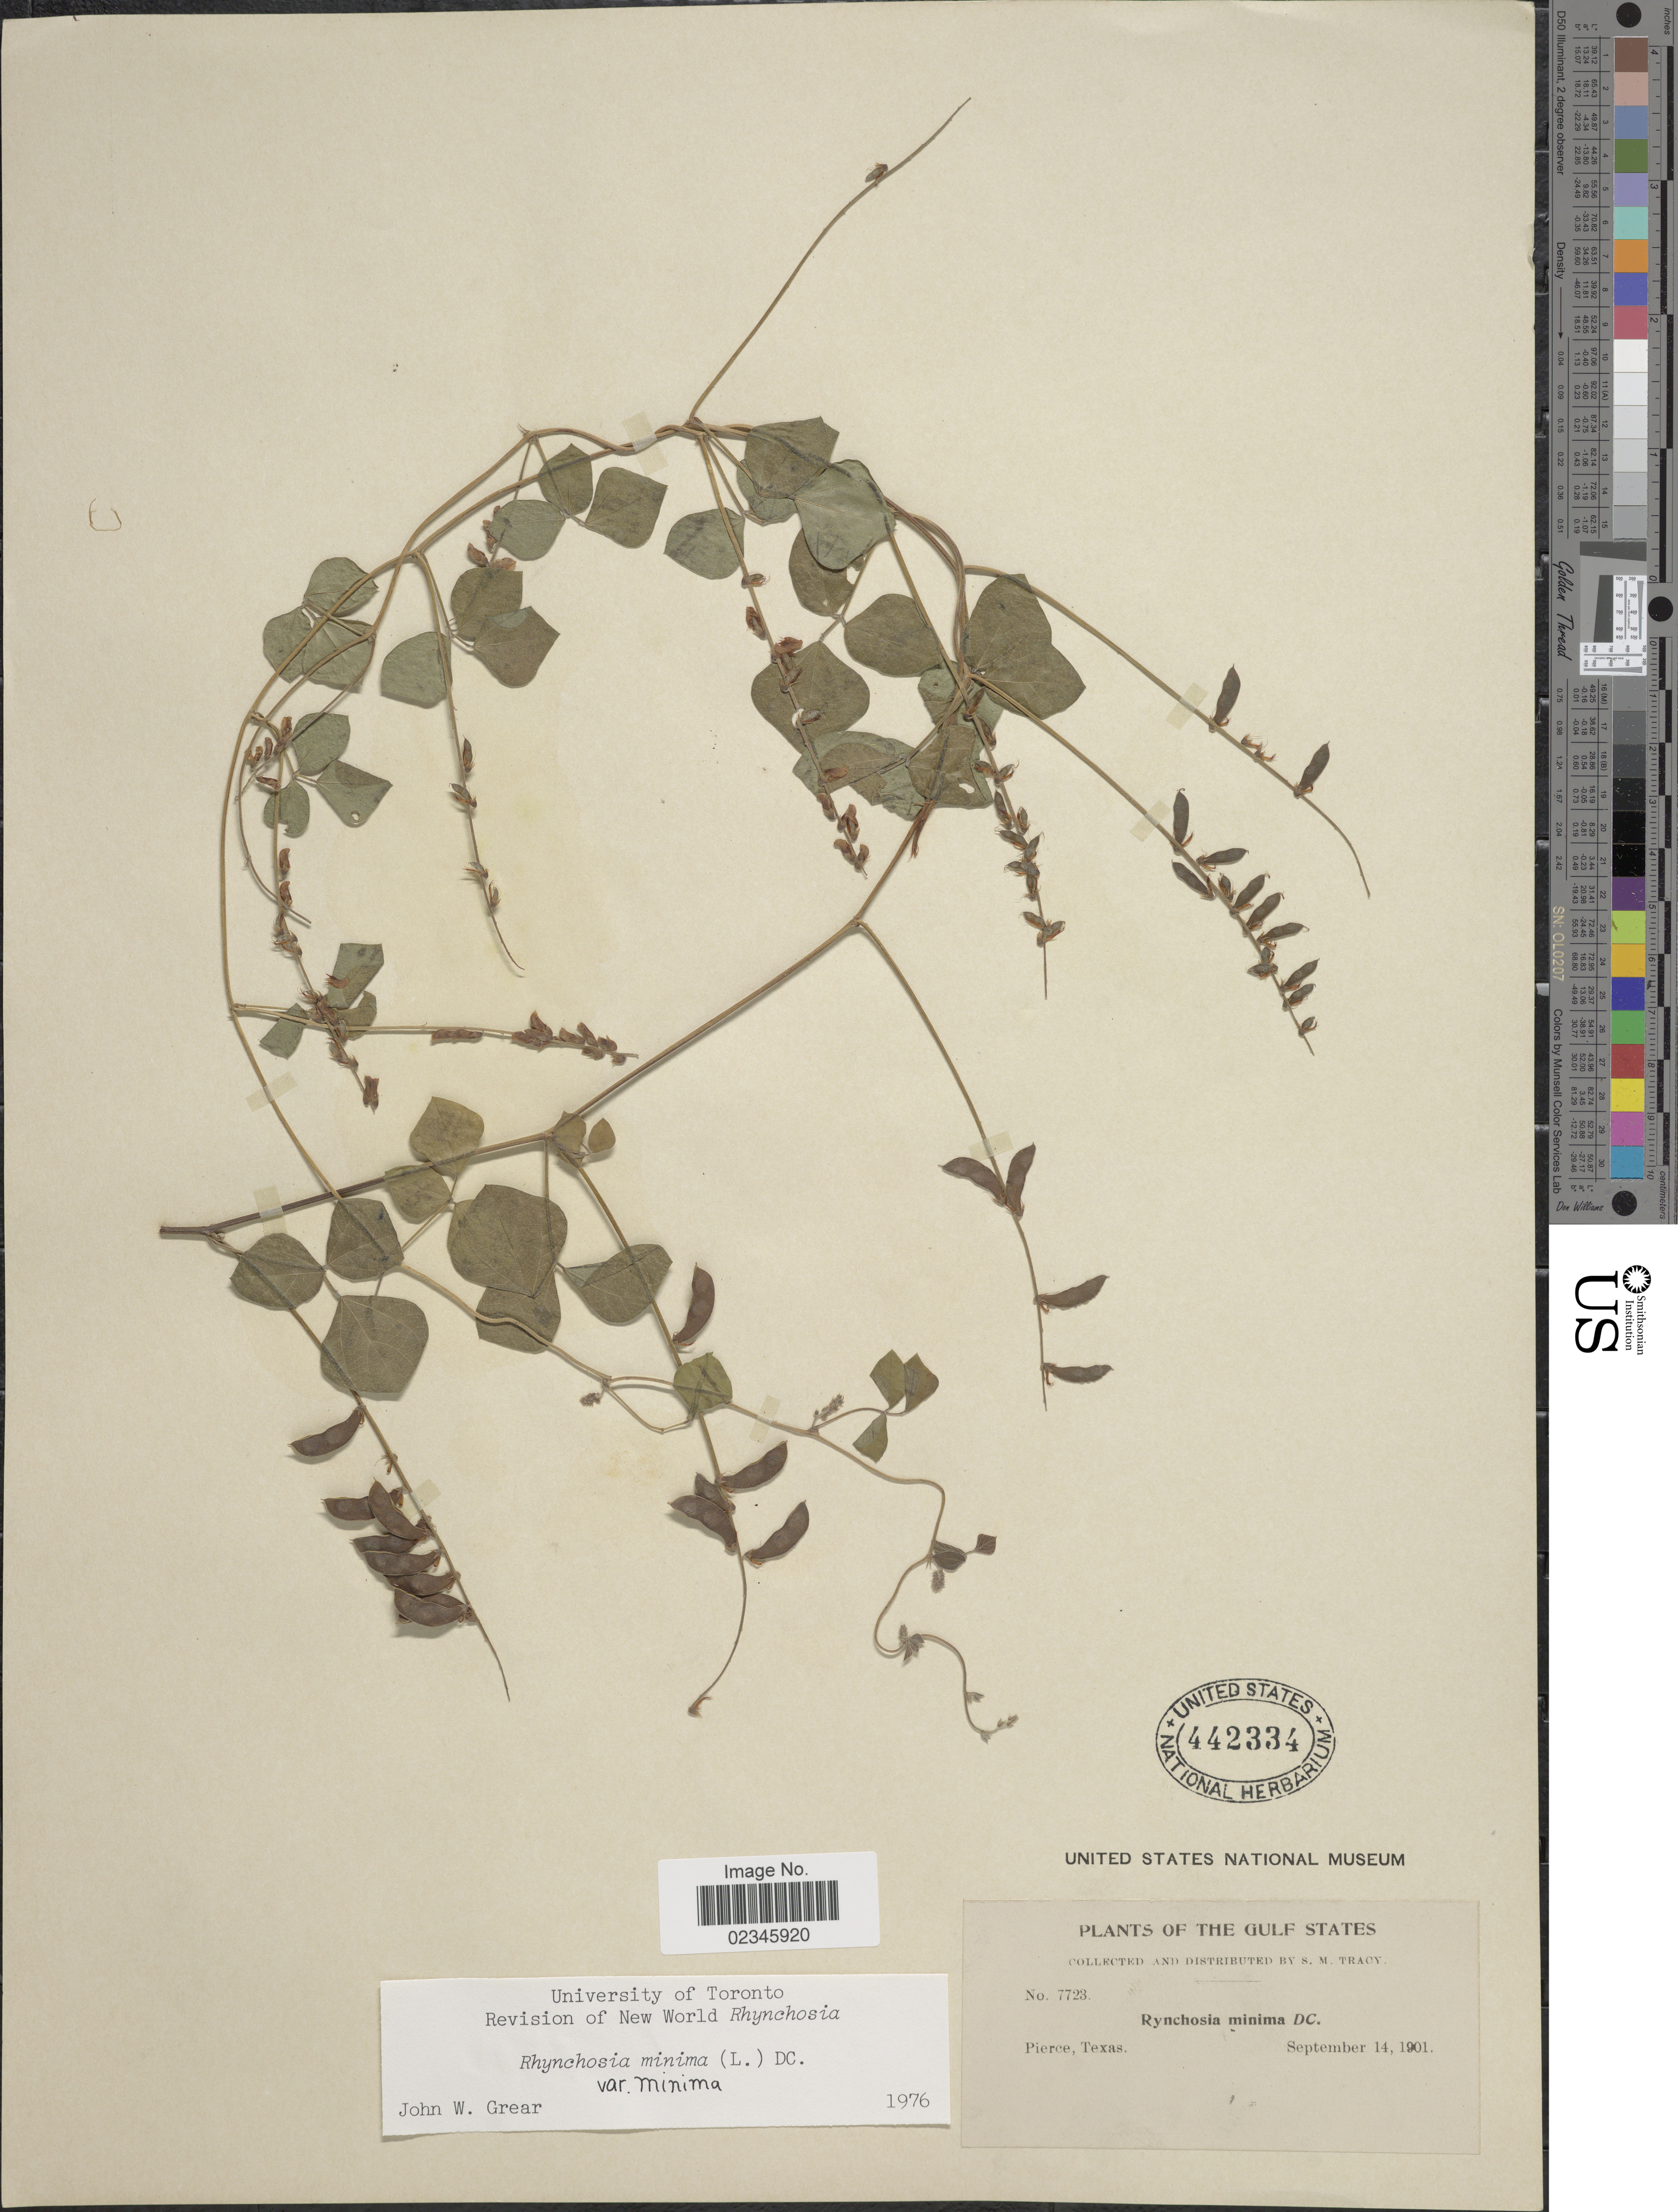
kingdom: Plantae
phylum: Tracheophyta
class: Magnoliopsida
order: Fabales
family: Fabaceae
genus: Rhynchosia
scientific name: Rhynchosia minima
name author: (L.) DC.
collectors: S. M. Tracy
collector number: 7723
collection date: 1901-09-14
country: United States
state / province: Texas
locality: Gulf States, Pierce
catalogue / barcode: US 442334